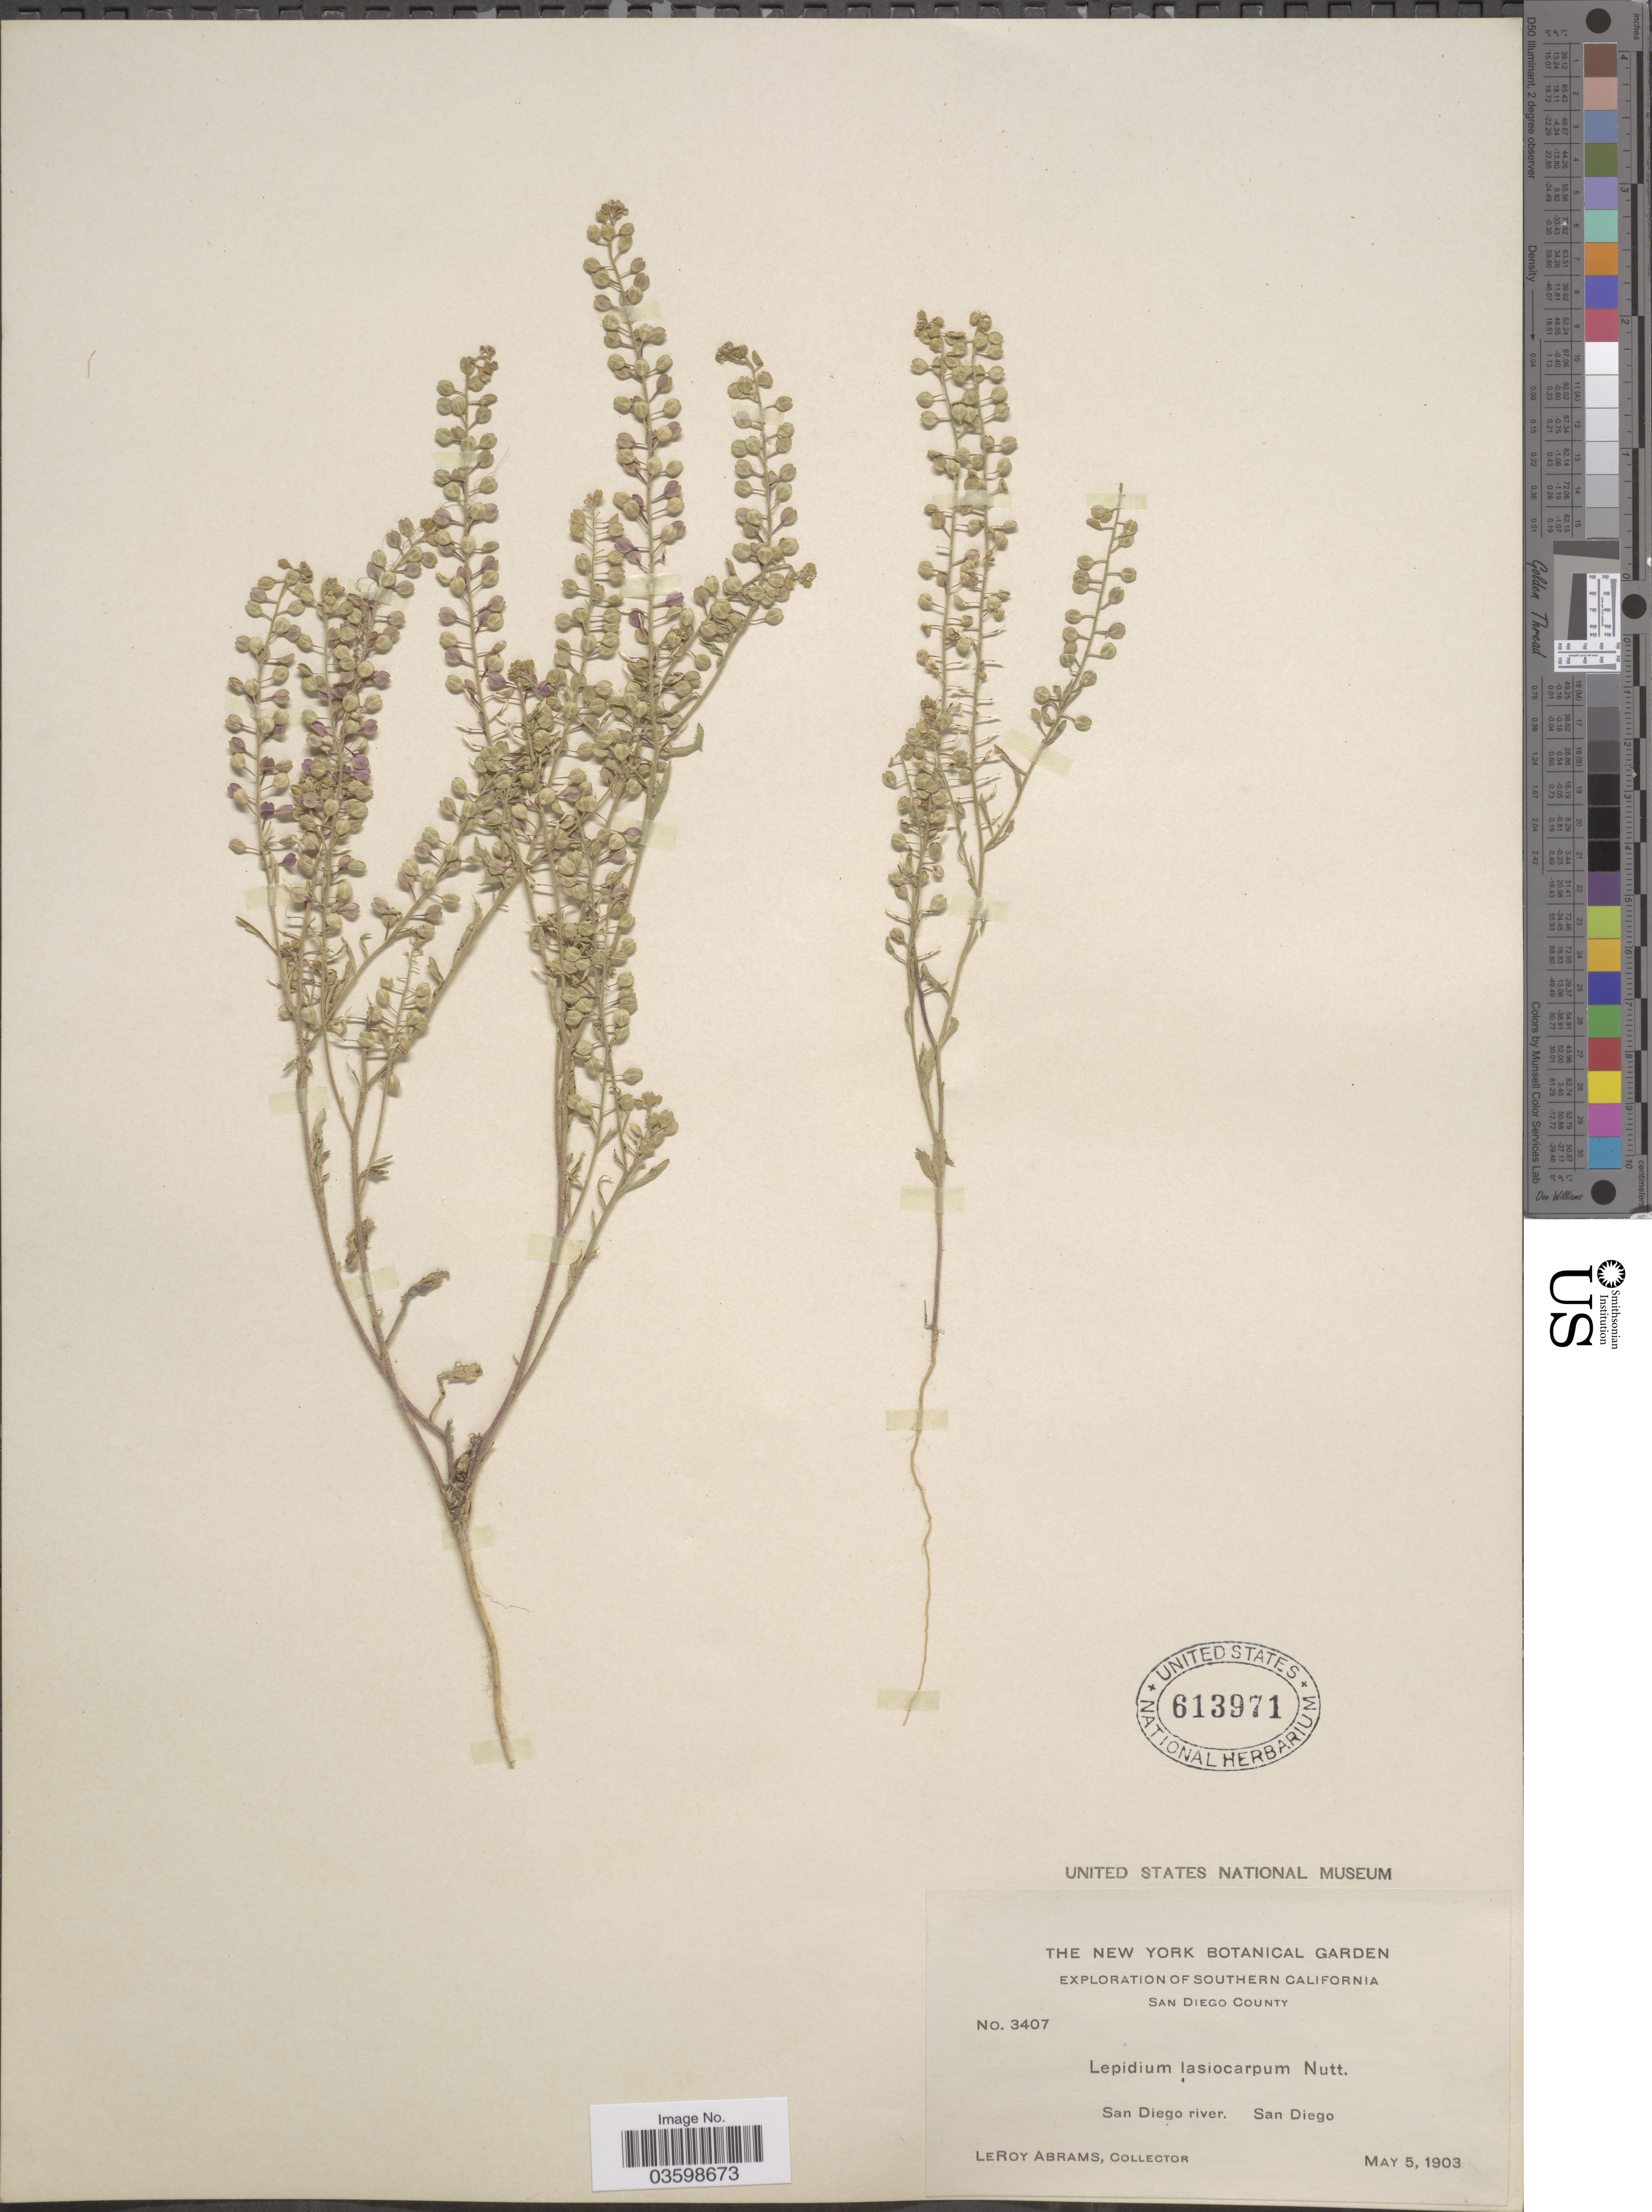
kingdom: Plantae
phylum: Tracheophyta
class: Magnoliopsida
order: Brassicales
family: Brassicaceae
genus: Lepidium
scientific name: Lepidium lasiocarpum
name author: Nutt.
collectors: L. Abrams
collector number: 3407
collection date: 1903-05-05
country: United States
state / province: California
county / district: San Diego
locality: Southern California. San Diego County. San Diego river. San Diego.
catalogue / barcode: US 613971